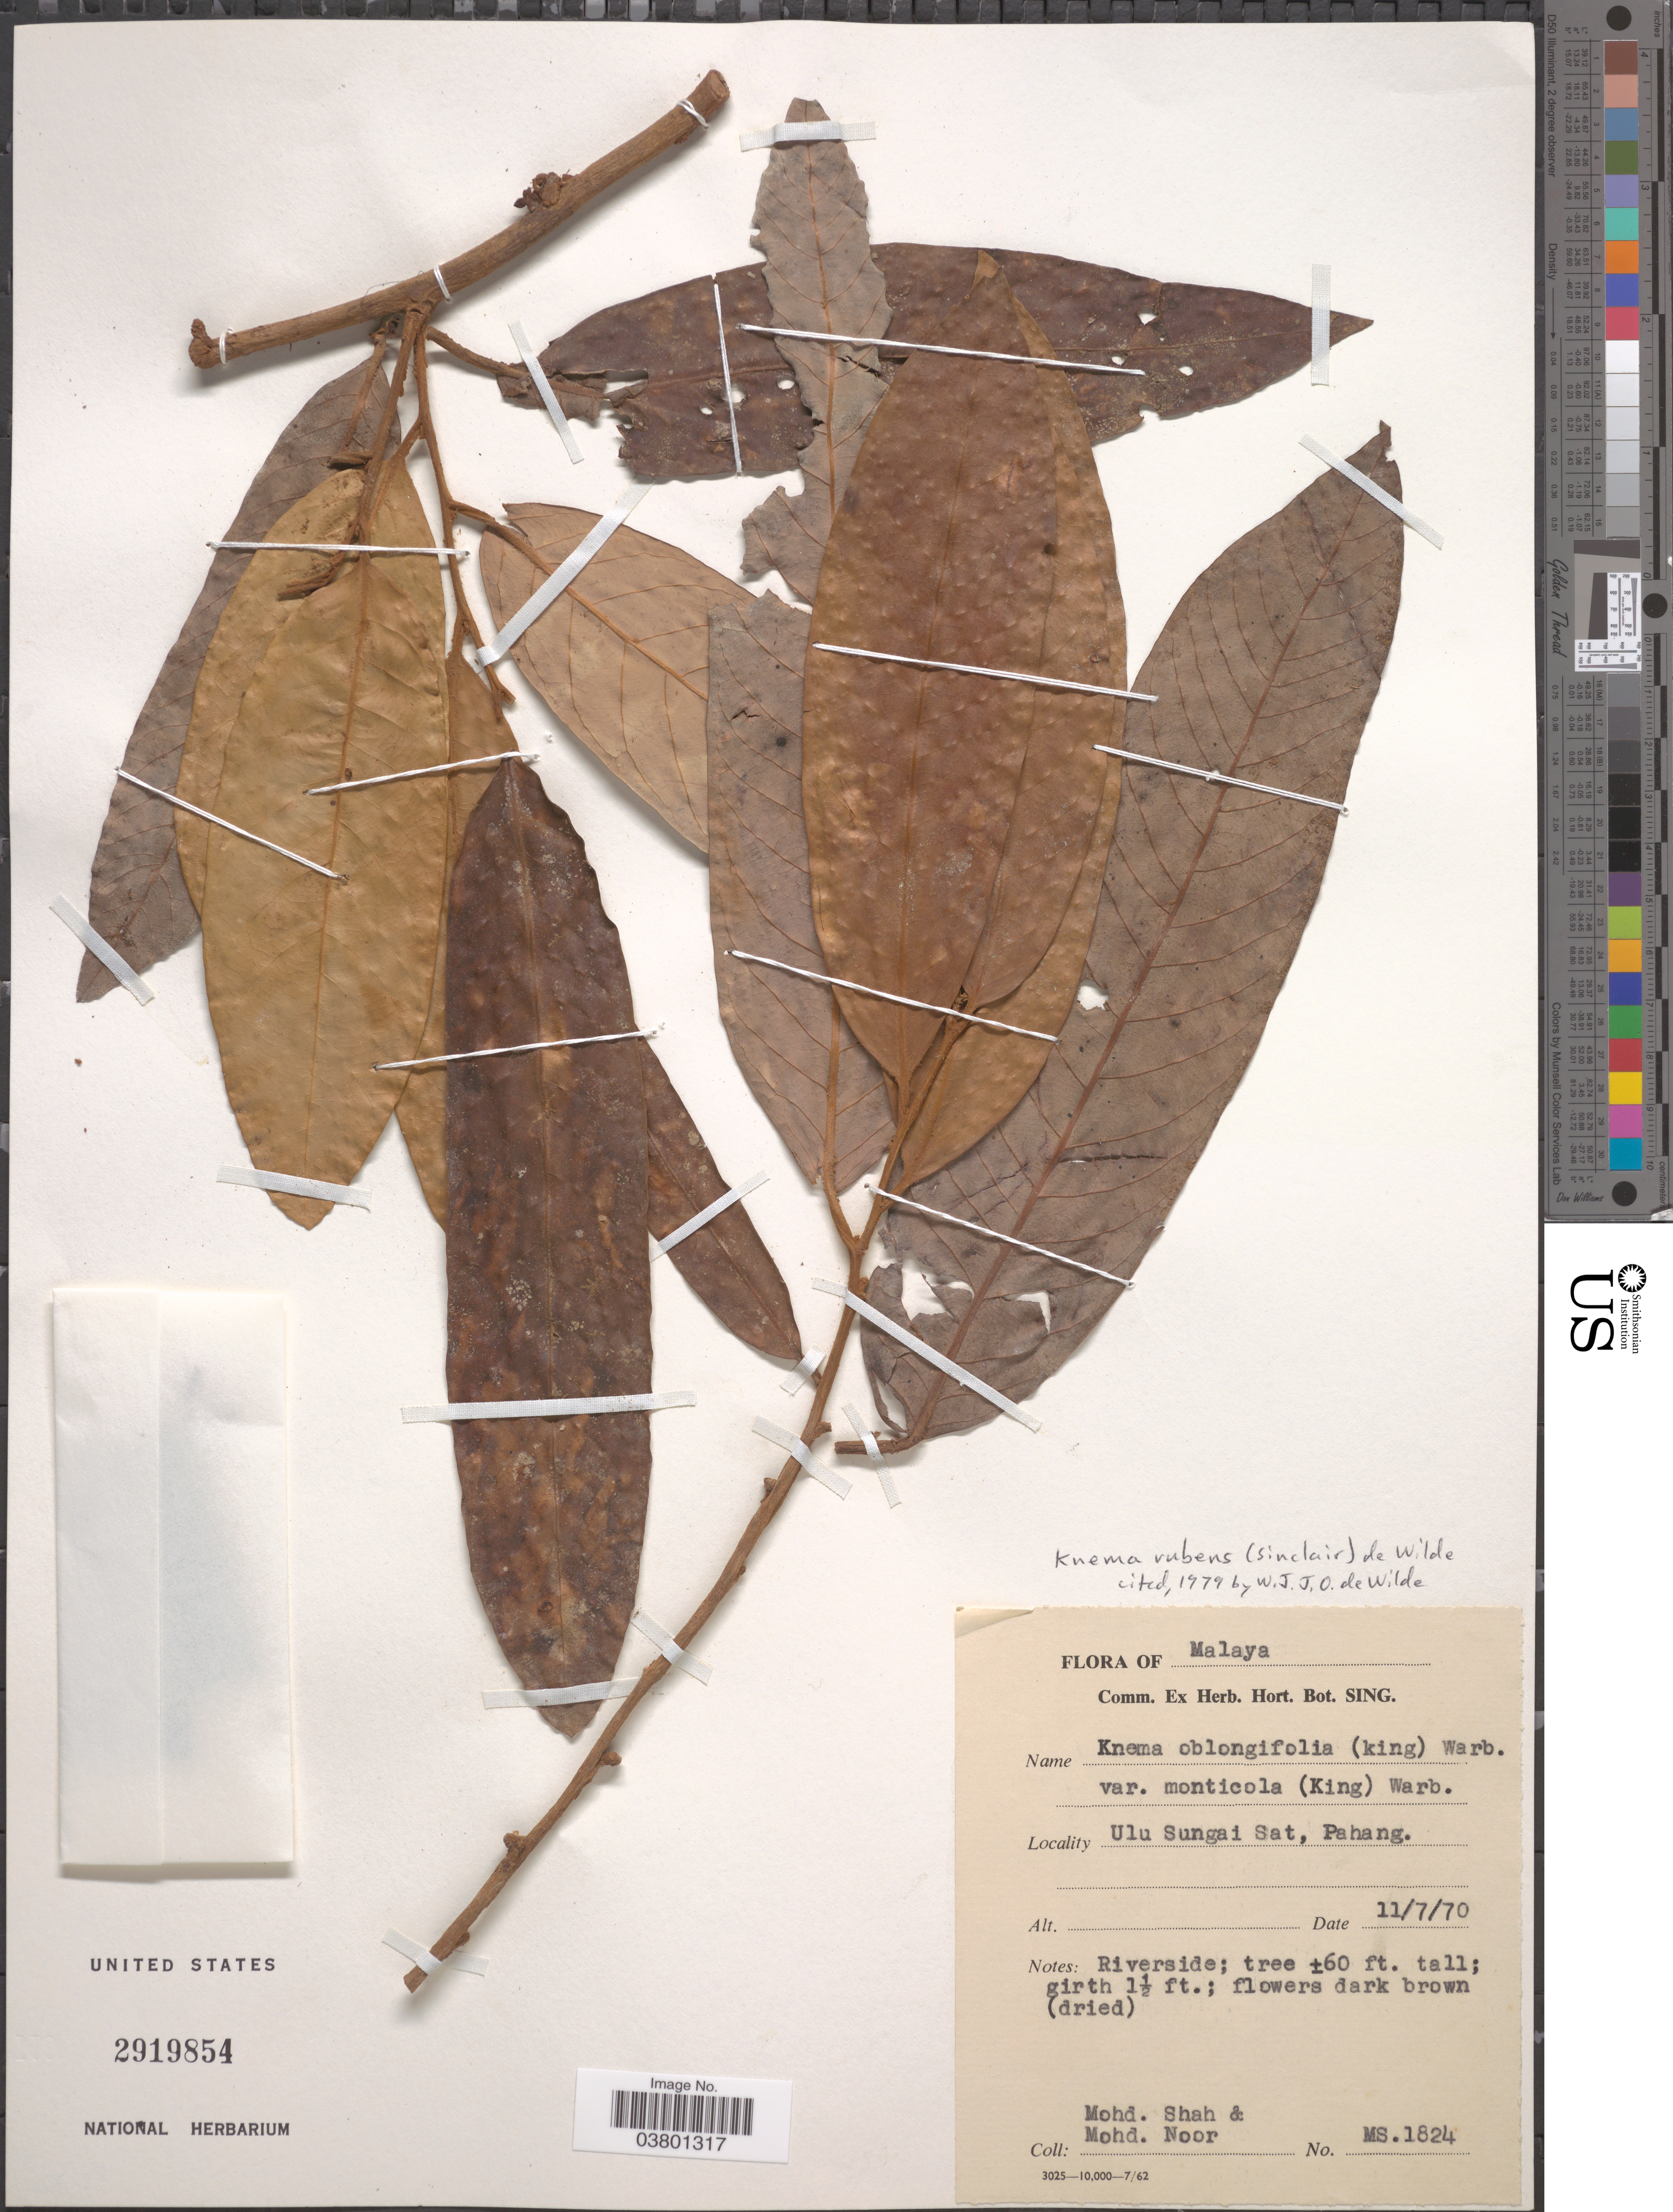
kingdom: Plantae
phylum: Tracheophyta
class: Magnoliopsida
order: Magnoliales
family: Myristicaceae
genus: Knema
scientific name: Knema rubens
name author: (J. Sinclair) W.J. de Wilde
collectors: M. Shah & M. Noor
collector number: MS1824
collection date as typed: Transcribed d/m/y: 11/7/70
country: Malaysia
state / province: Pahang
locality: Malaya. Ulu Sungai Sat.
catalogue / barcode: US 2919854